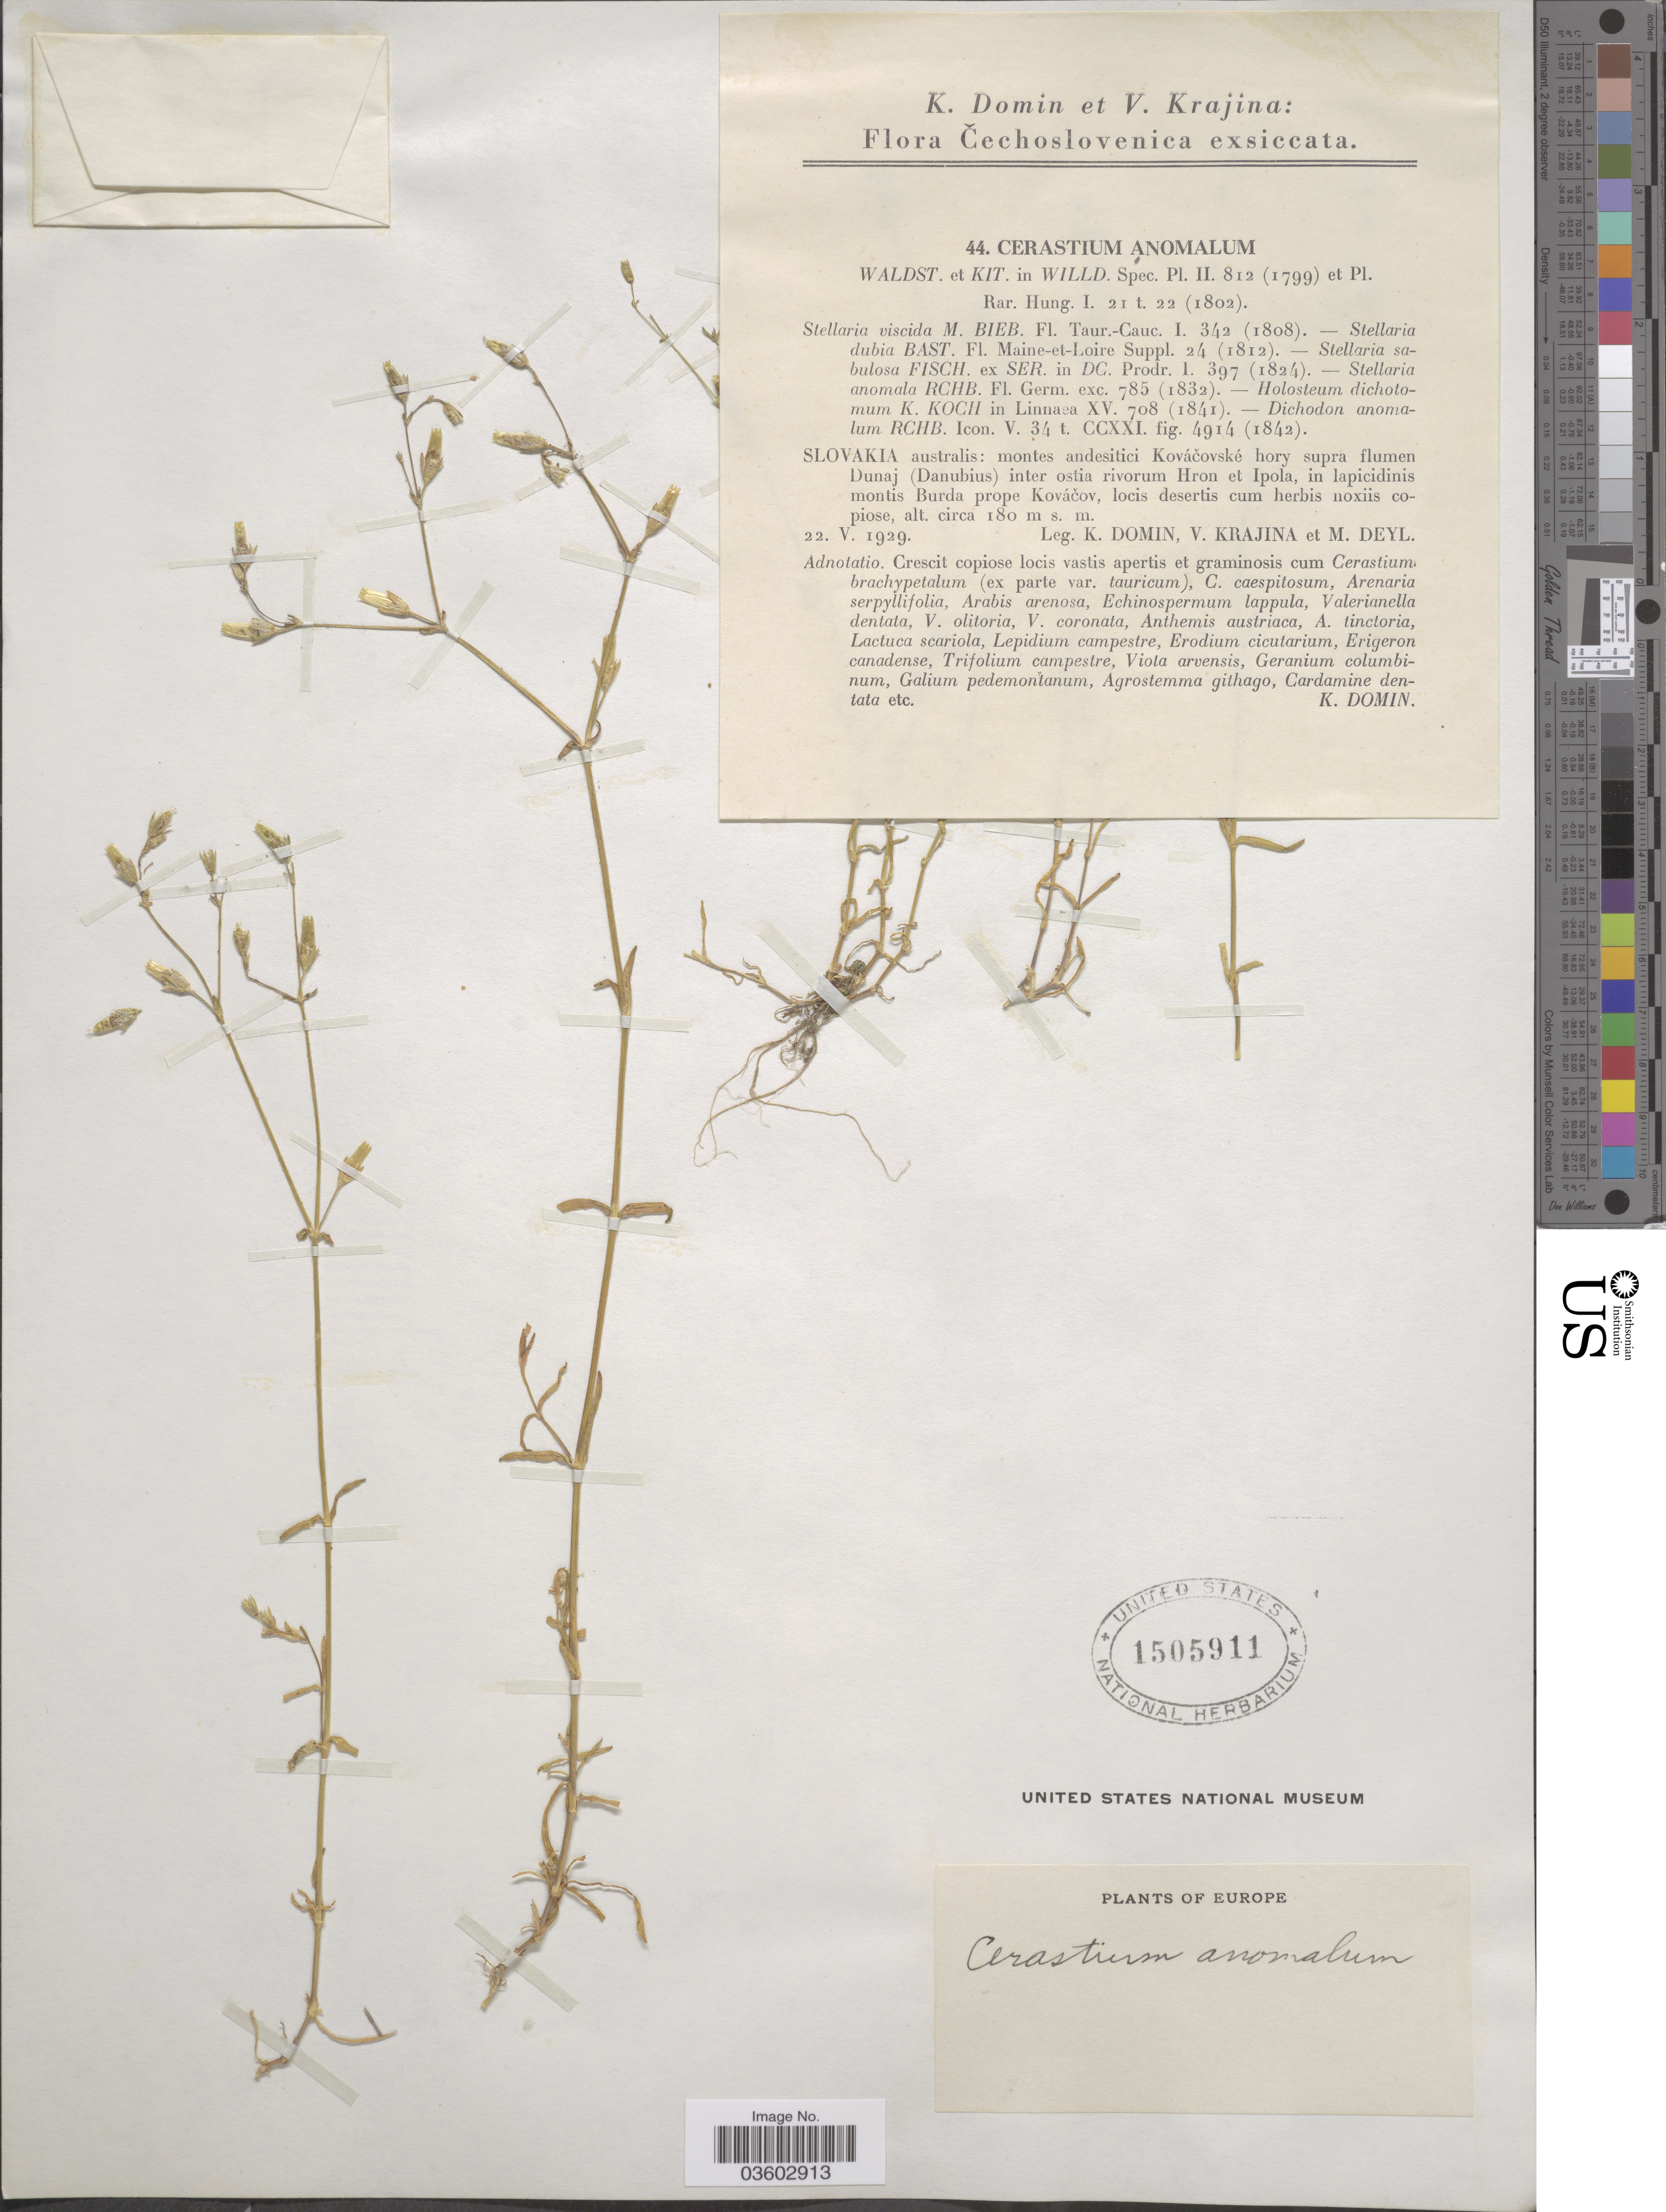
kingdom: Plantae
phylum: Tracheophyta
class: Magnoliopsida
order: Caryophyllales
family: Caryophyllaceae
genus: Dichodon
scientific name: Dichodon viscidus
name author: (M. Bieb.) Holub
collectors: K. Domin, V. Krajina & M. Deyl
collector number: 44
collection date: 1929-05-22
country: Slovakia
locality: Čechoslovenica. Australis: montes andesitici Kováčovské hory supra flumen Dunaj (Danubius) inter ostia rivorum Hron et Ipola, in lapicidinis montis Burda prope Kováčov.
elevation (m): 180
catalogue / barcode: US 1505911